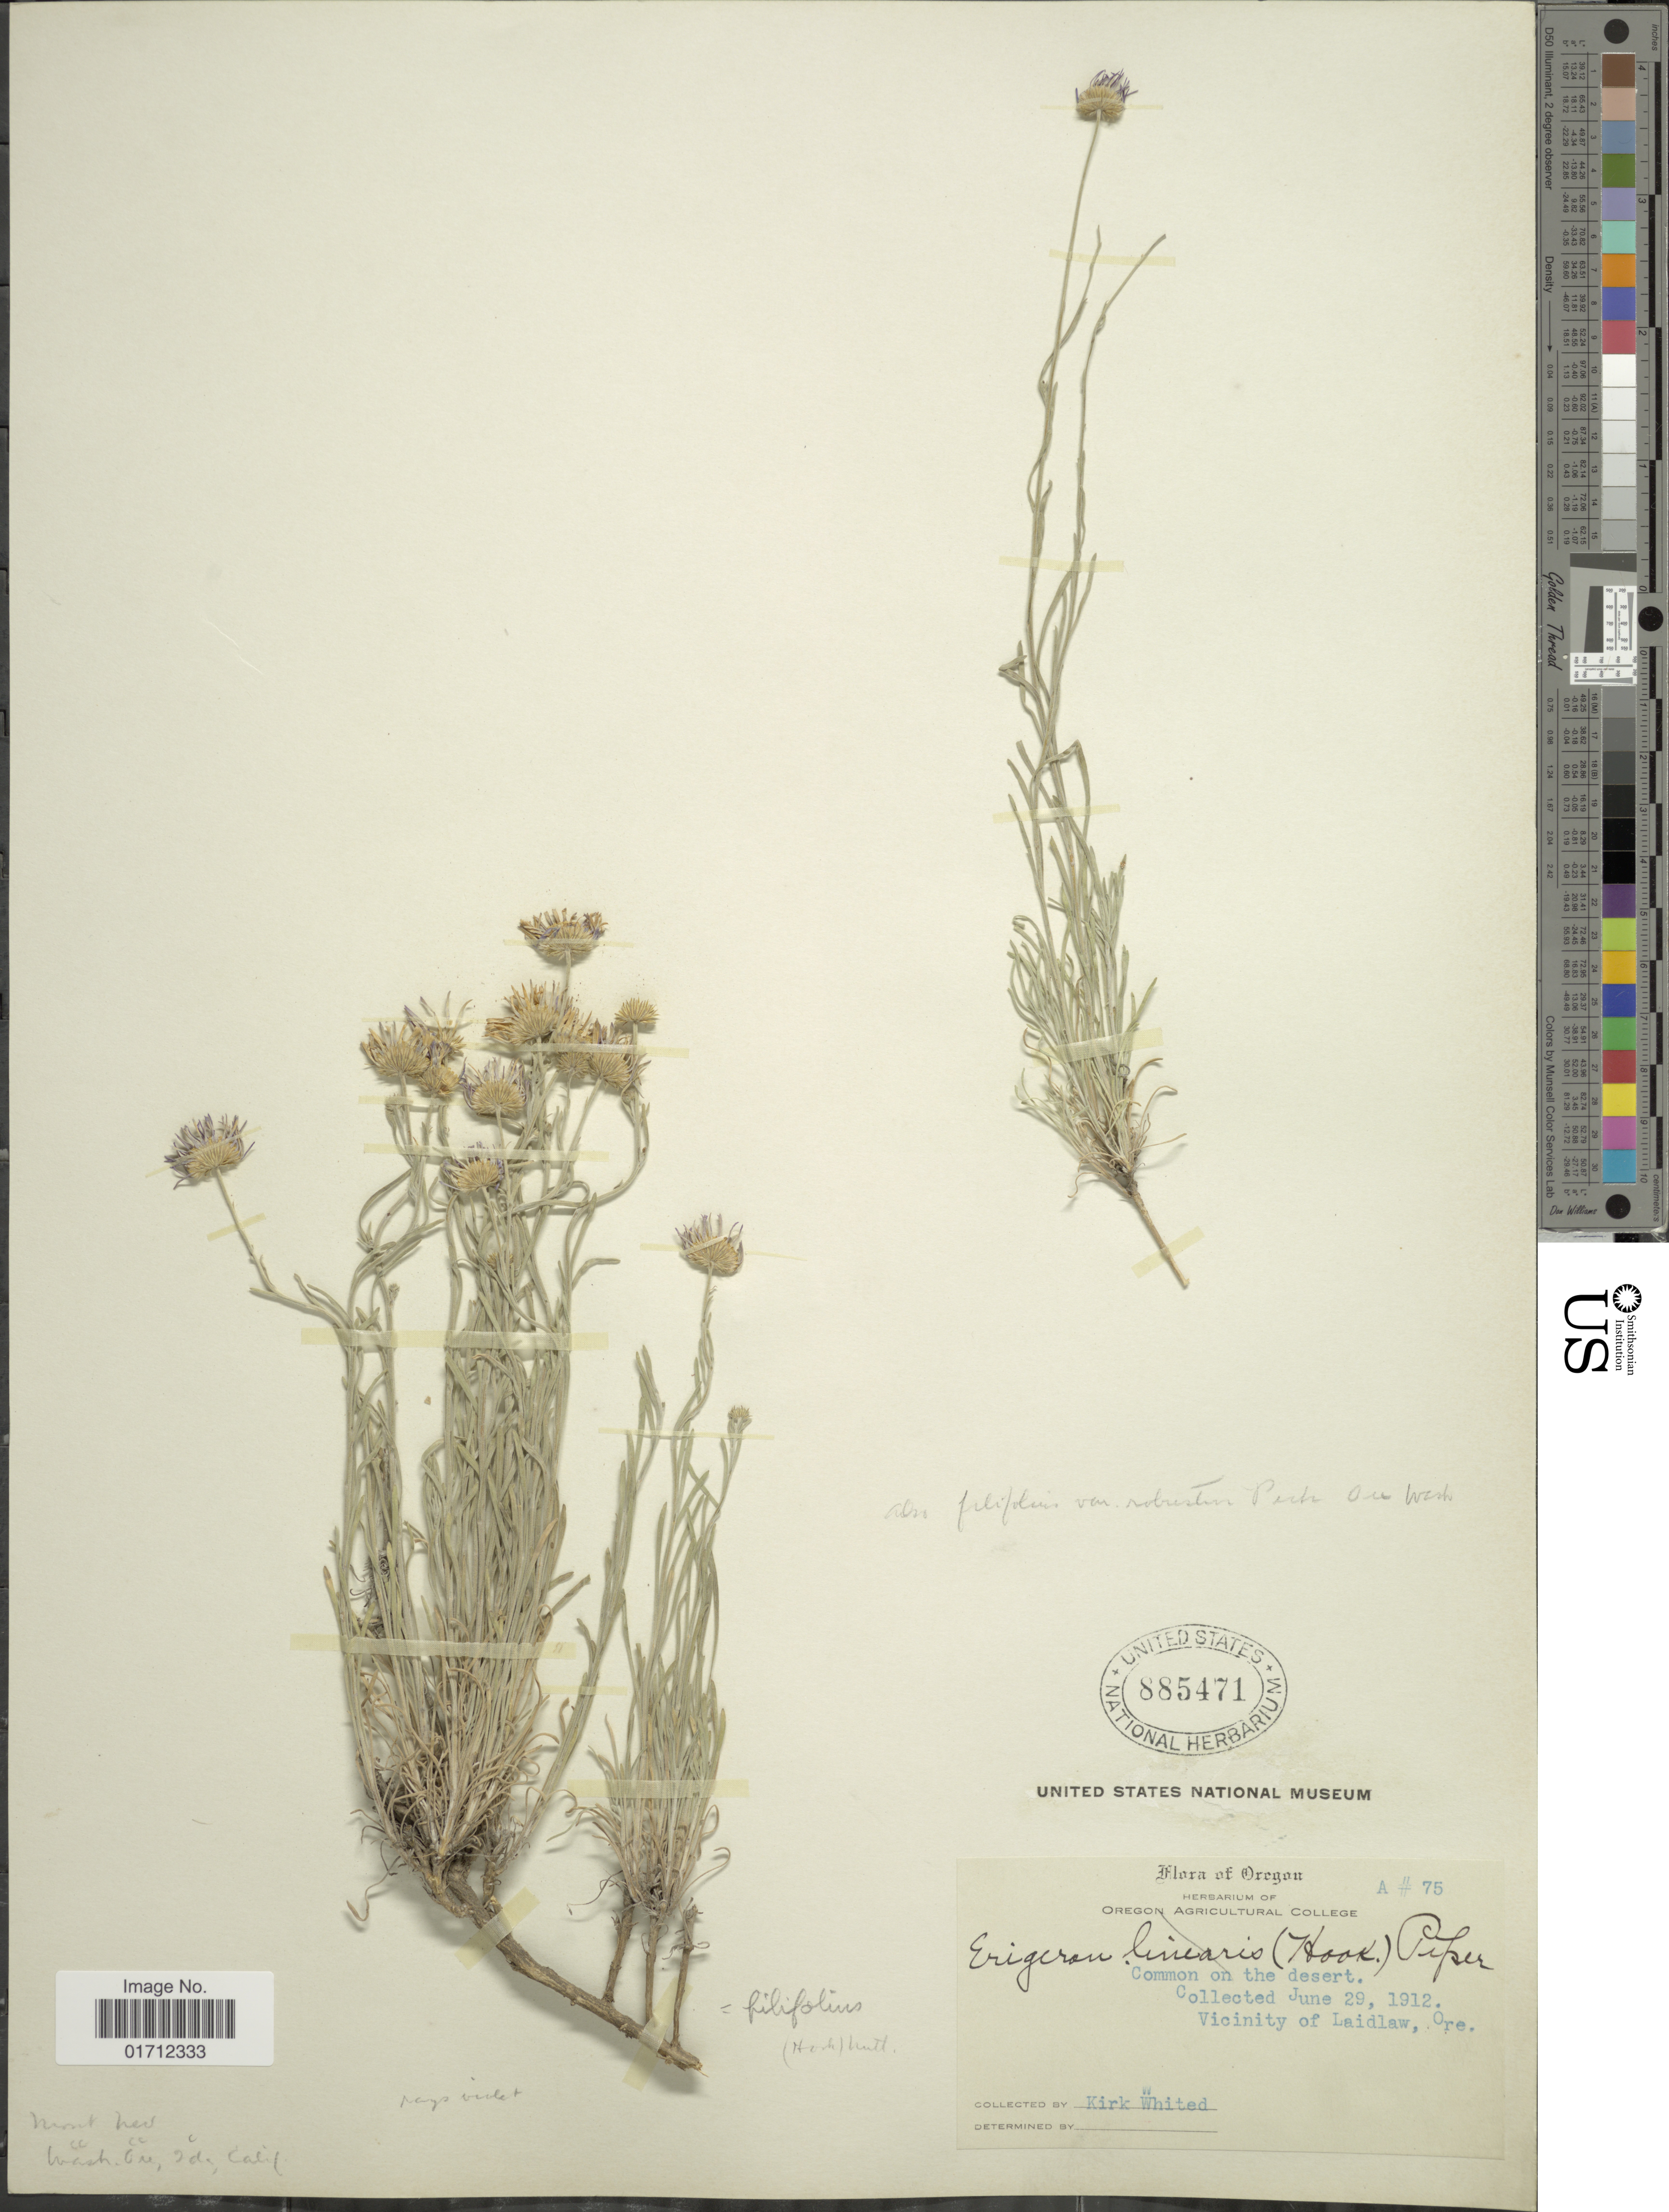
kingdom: Plantae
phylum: Tracheophyta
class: Magnoliopsida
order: Asterales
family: Asteraceae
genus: Erigeron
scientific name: Erigeron filifolius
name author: (Hook.) Nutt.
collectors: K. Whited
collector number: A75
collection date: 1912-06-29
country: United States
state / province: Oregon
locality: Vicinity of Laidlow.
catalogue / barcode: US 885471